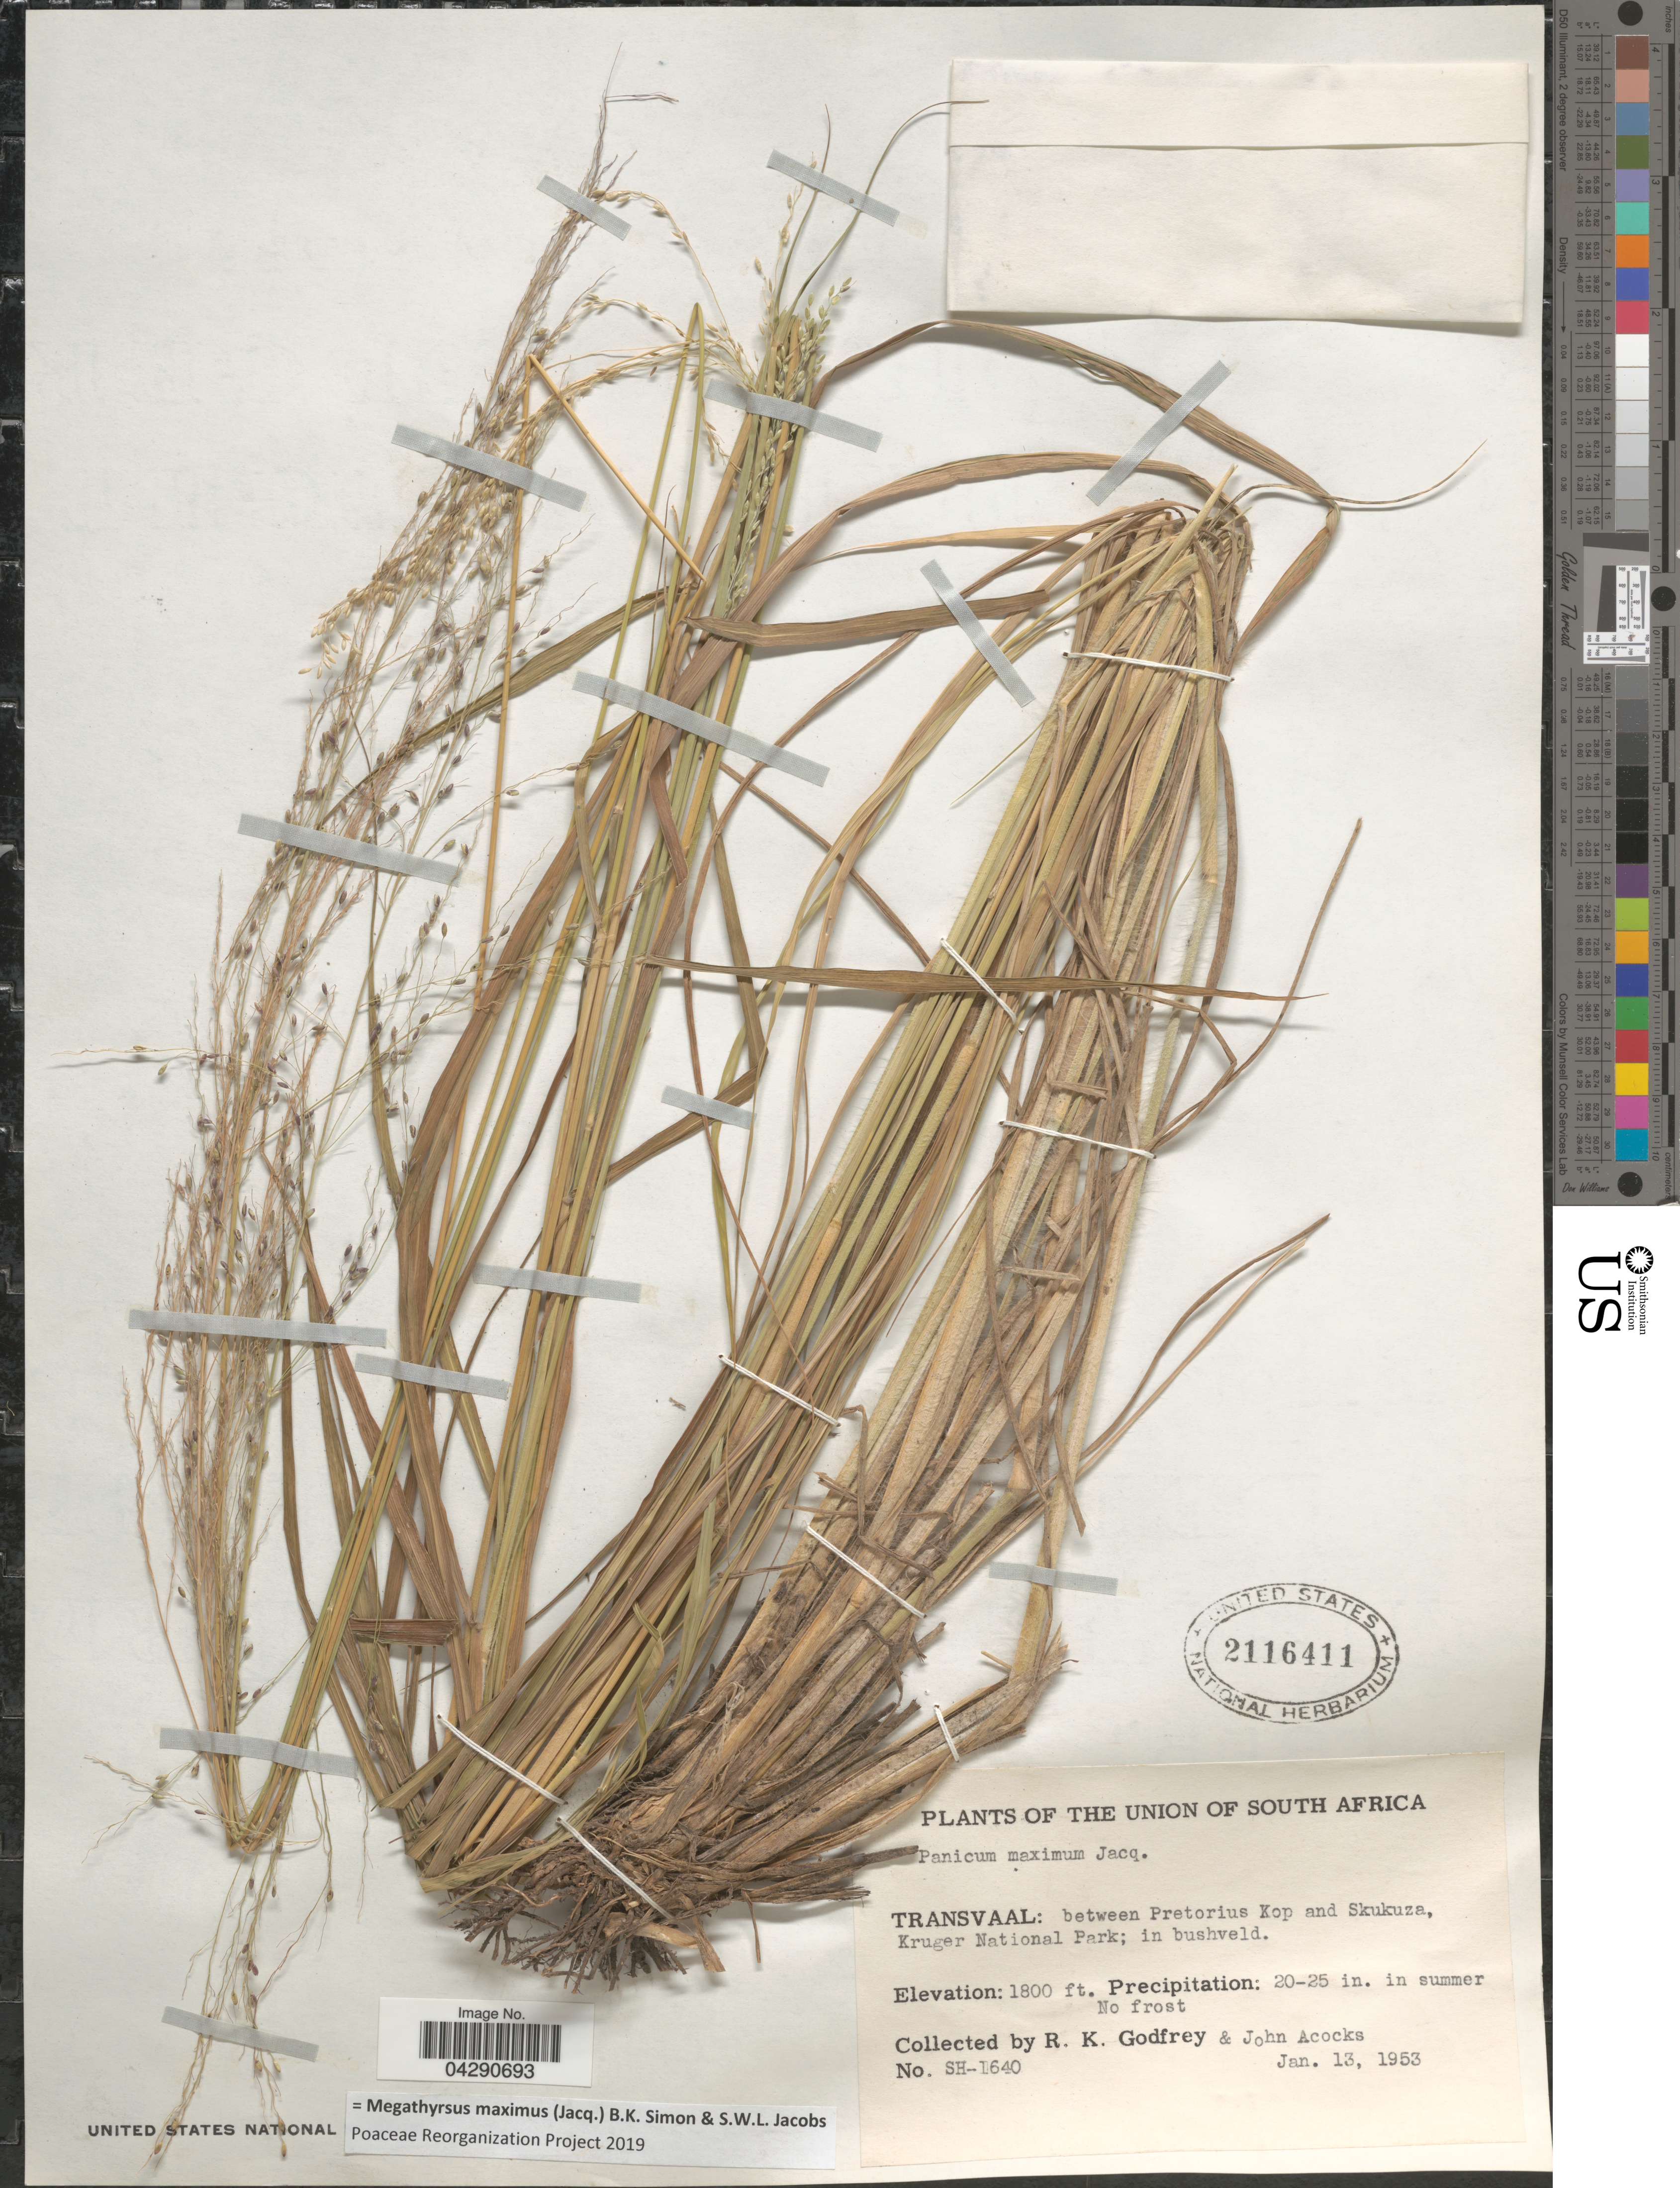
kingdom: Plantae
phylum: Tracheophyta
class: Liliopsida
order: Poales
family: Poaceae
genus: Megathyrsus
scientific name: Megathyrsus maximus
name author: (Jacq.) B.K. Simon & S.W.L. Jacobs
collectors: R. K. Godfrey & J. P. Acocks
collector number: SH-1640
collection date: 1953-01-13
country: South Africa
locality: Union of South Africa. Transvaal: between Pretorius Kop and Skukuza, Kruger National Park.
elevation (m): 549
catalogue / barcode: US 2116411